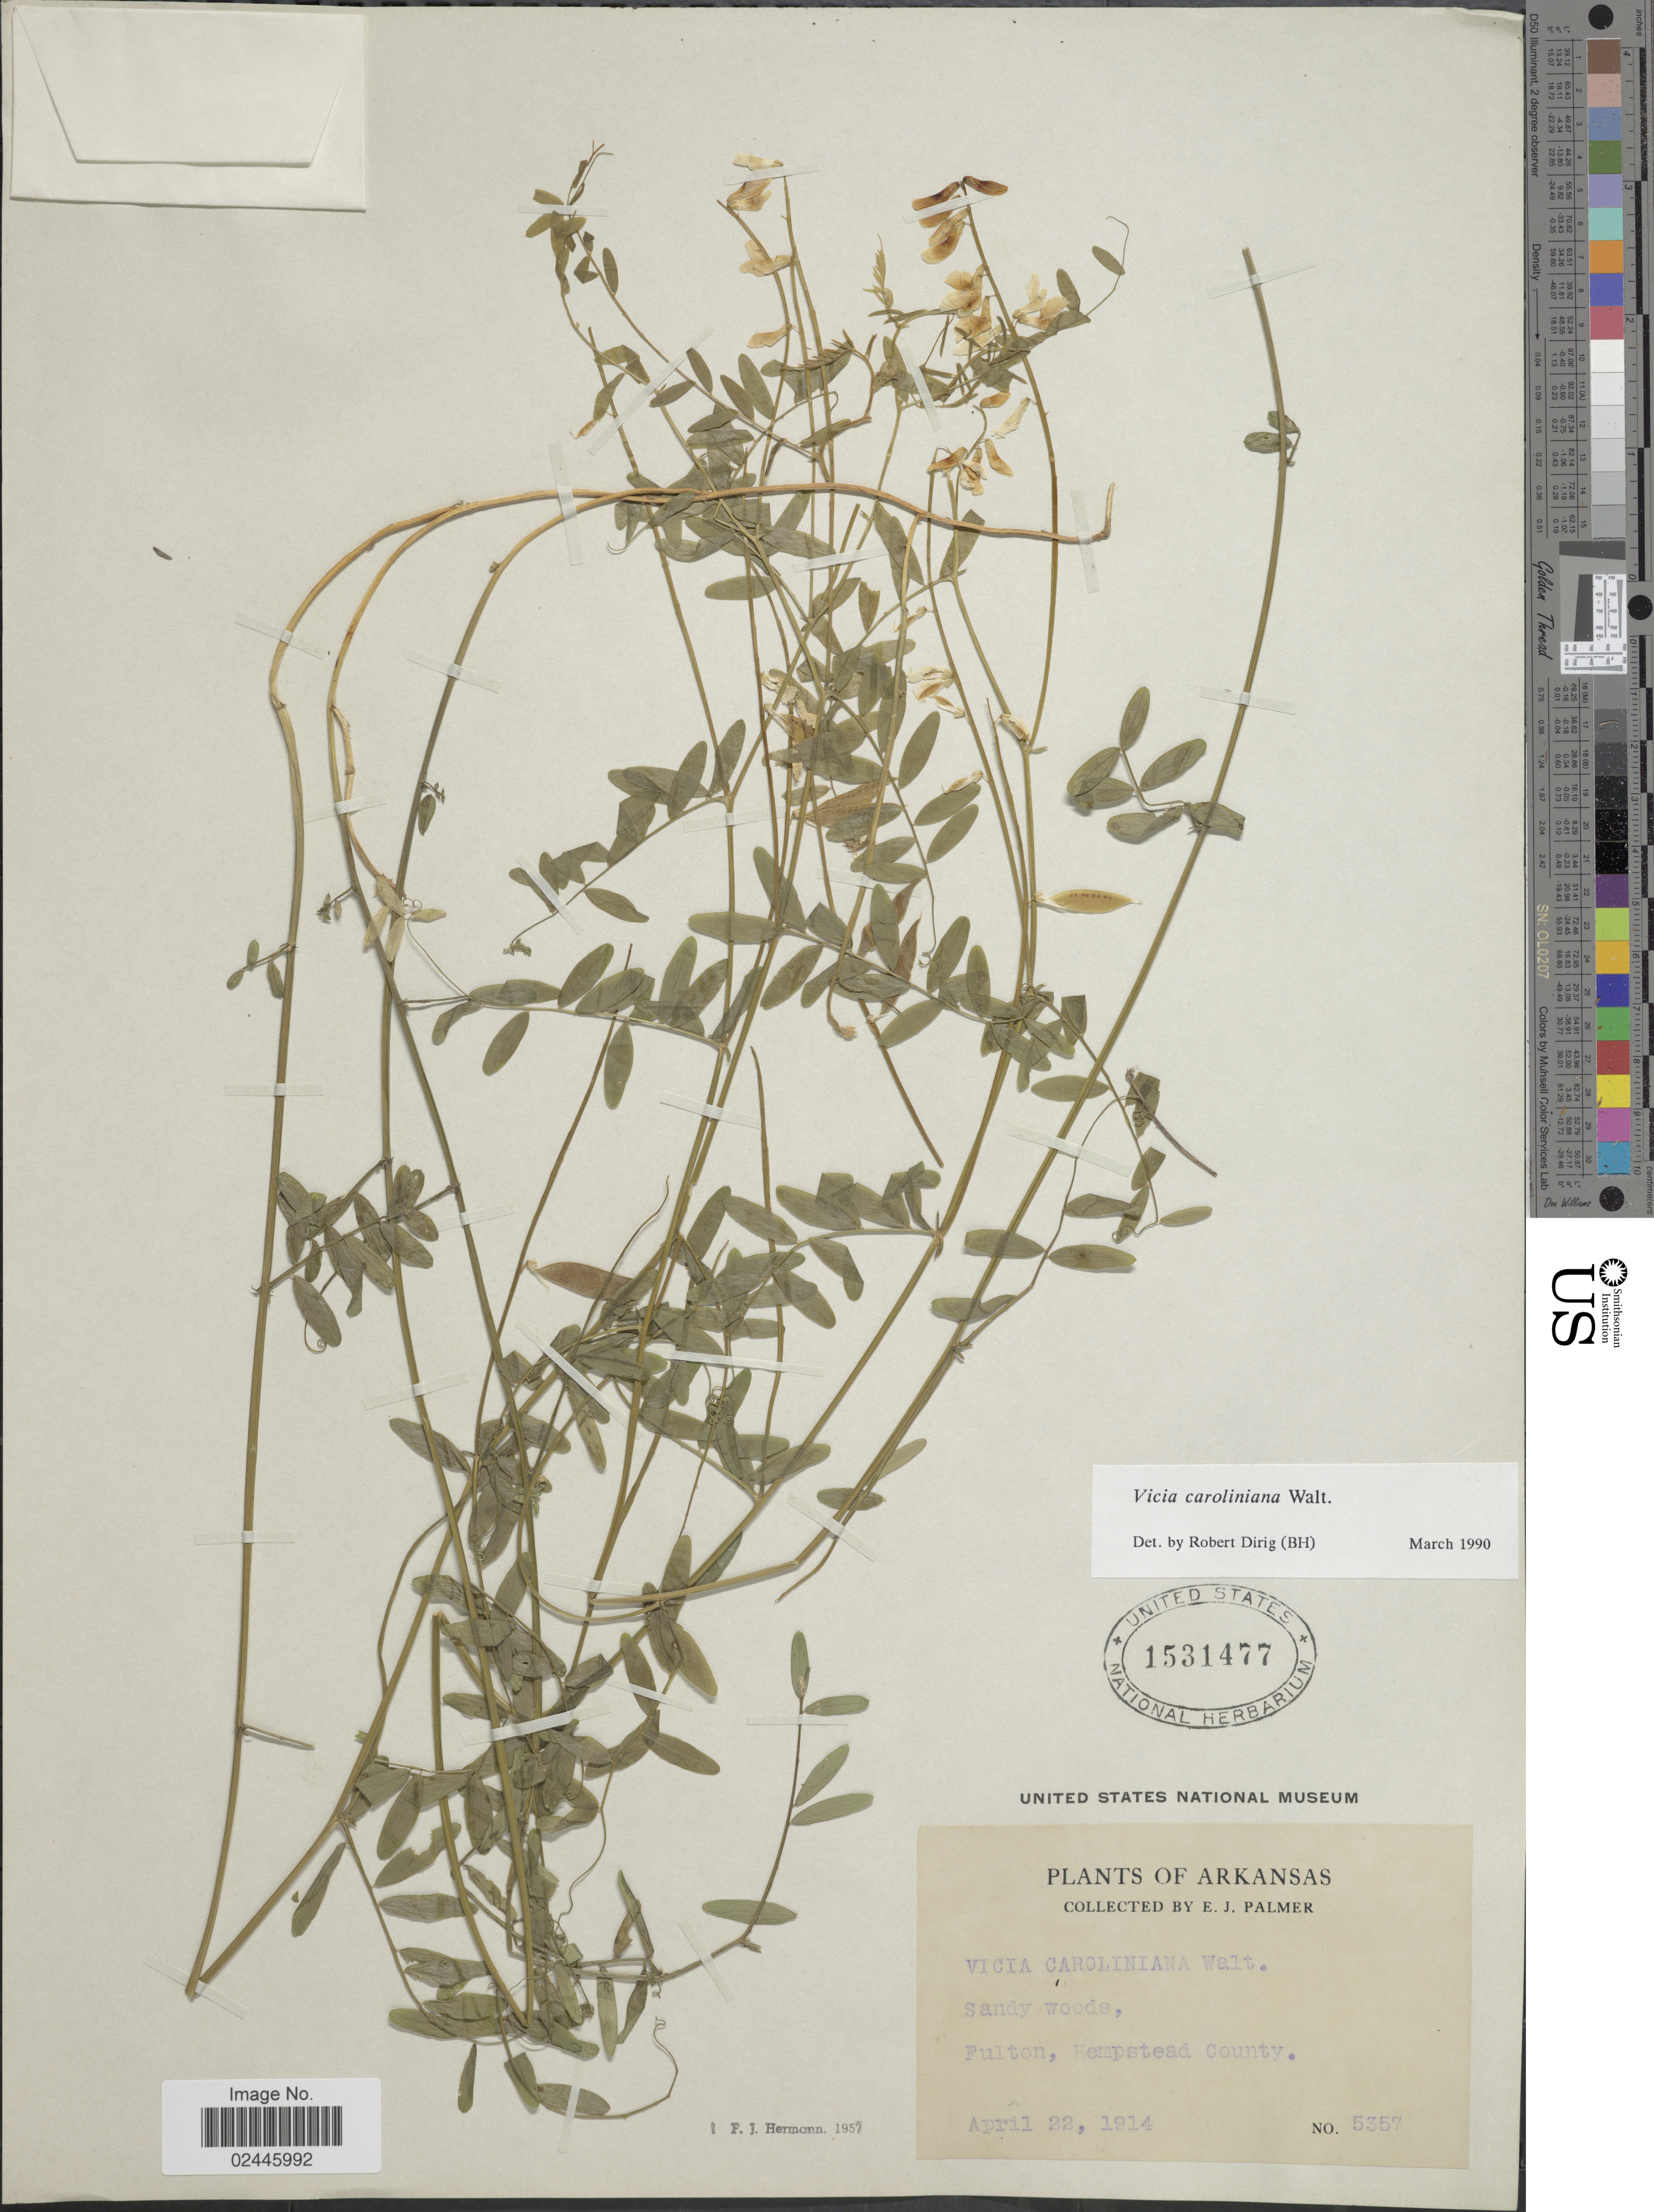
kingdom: Plantae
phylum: Tracheophyta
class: Magnoliopsida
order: Fabales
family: Fabaceae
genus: Vicia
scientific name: Vicia caroliniana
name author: Walter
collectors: E. J. Palmer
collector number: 5357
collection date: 1914-04-22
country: United States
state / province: Alaska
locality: Fulton, Hempstead County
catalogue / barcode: US 1531477